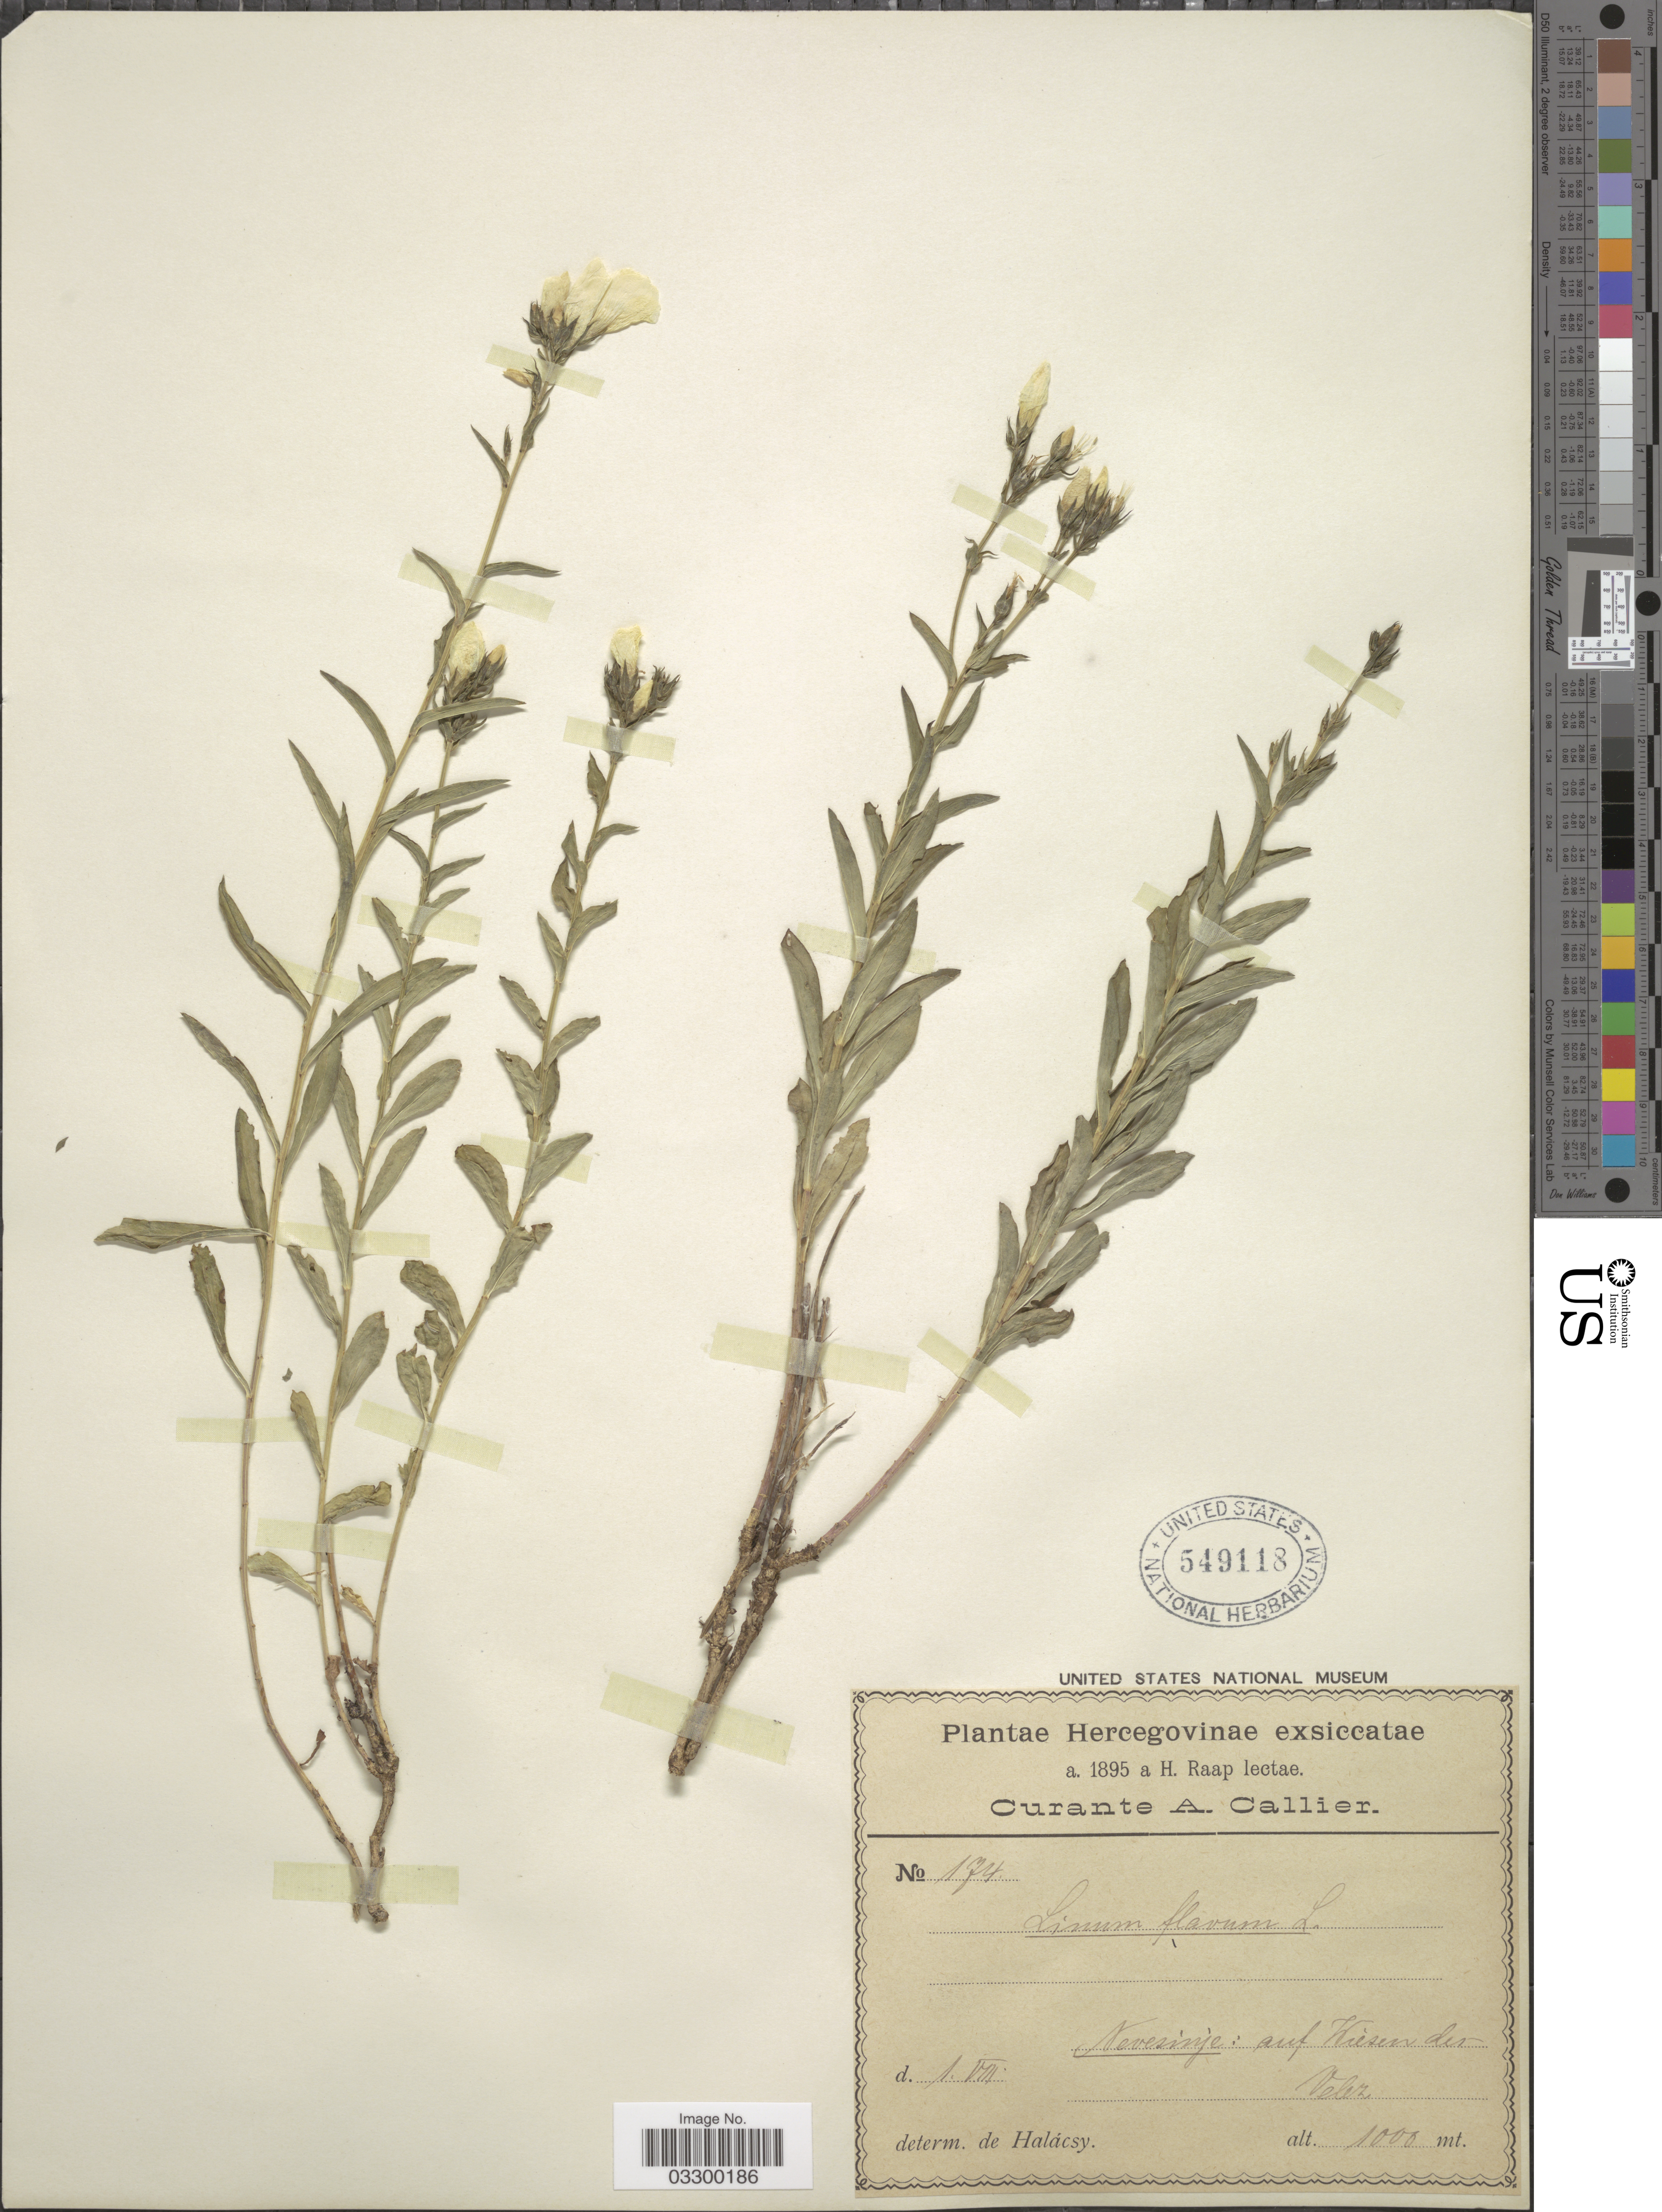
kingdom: Plantae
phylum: Tracheophyta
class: Magnoliopsida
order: Malpighiales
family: Linaceae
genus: Linum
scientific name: Linum flavum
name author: L.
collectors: H. Raap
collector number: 174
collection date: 1895-07-01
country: Bosnia and Herzegovina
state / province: Srpska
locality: Hercegovinae. Nevesinje: auf Wiesen der Velez.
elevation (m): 1000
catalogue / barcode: US 549118